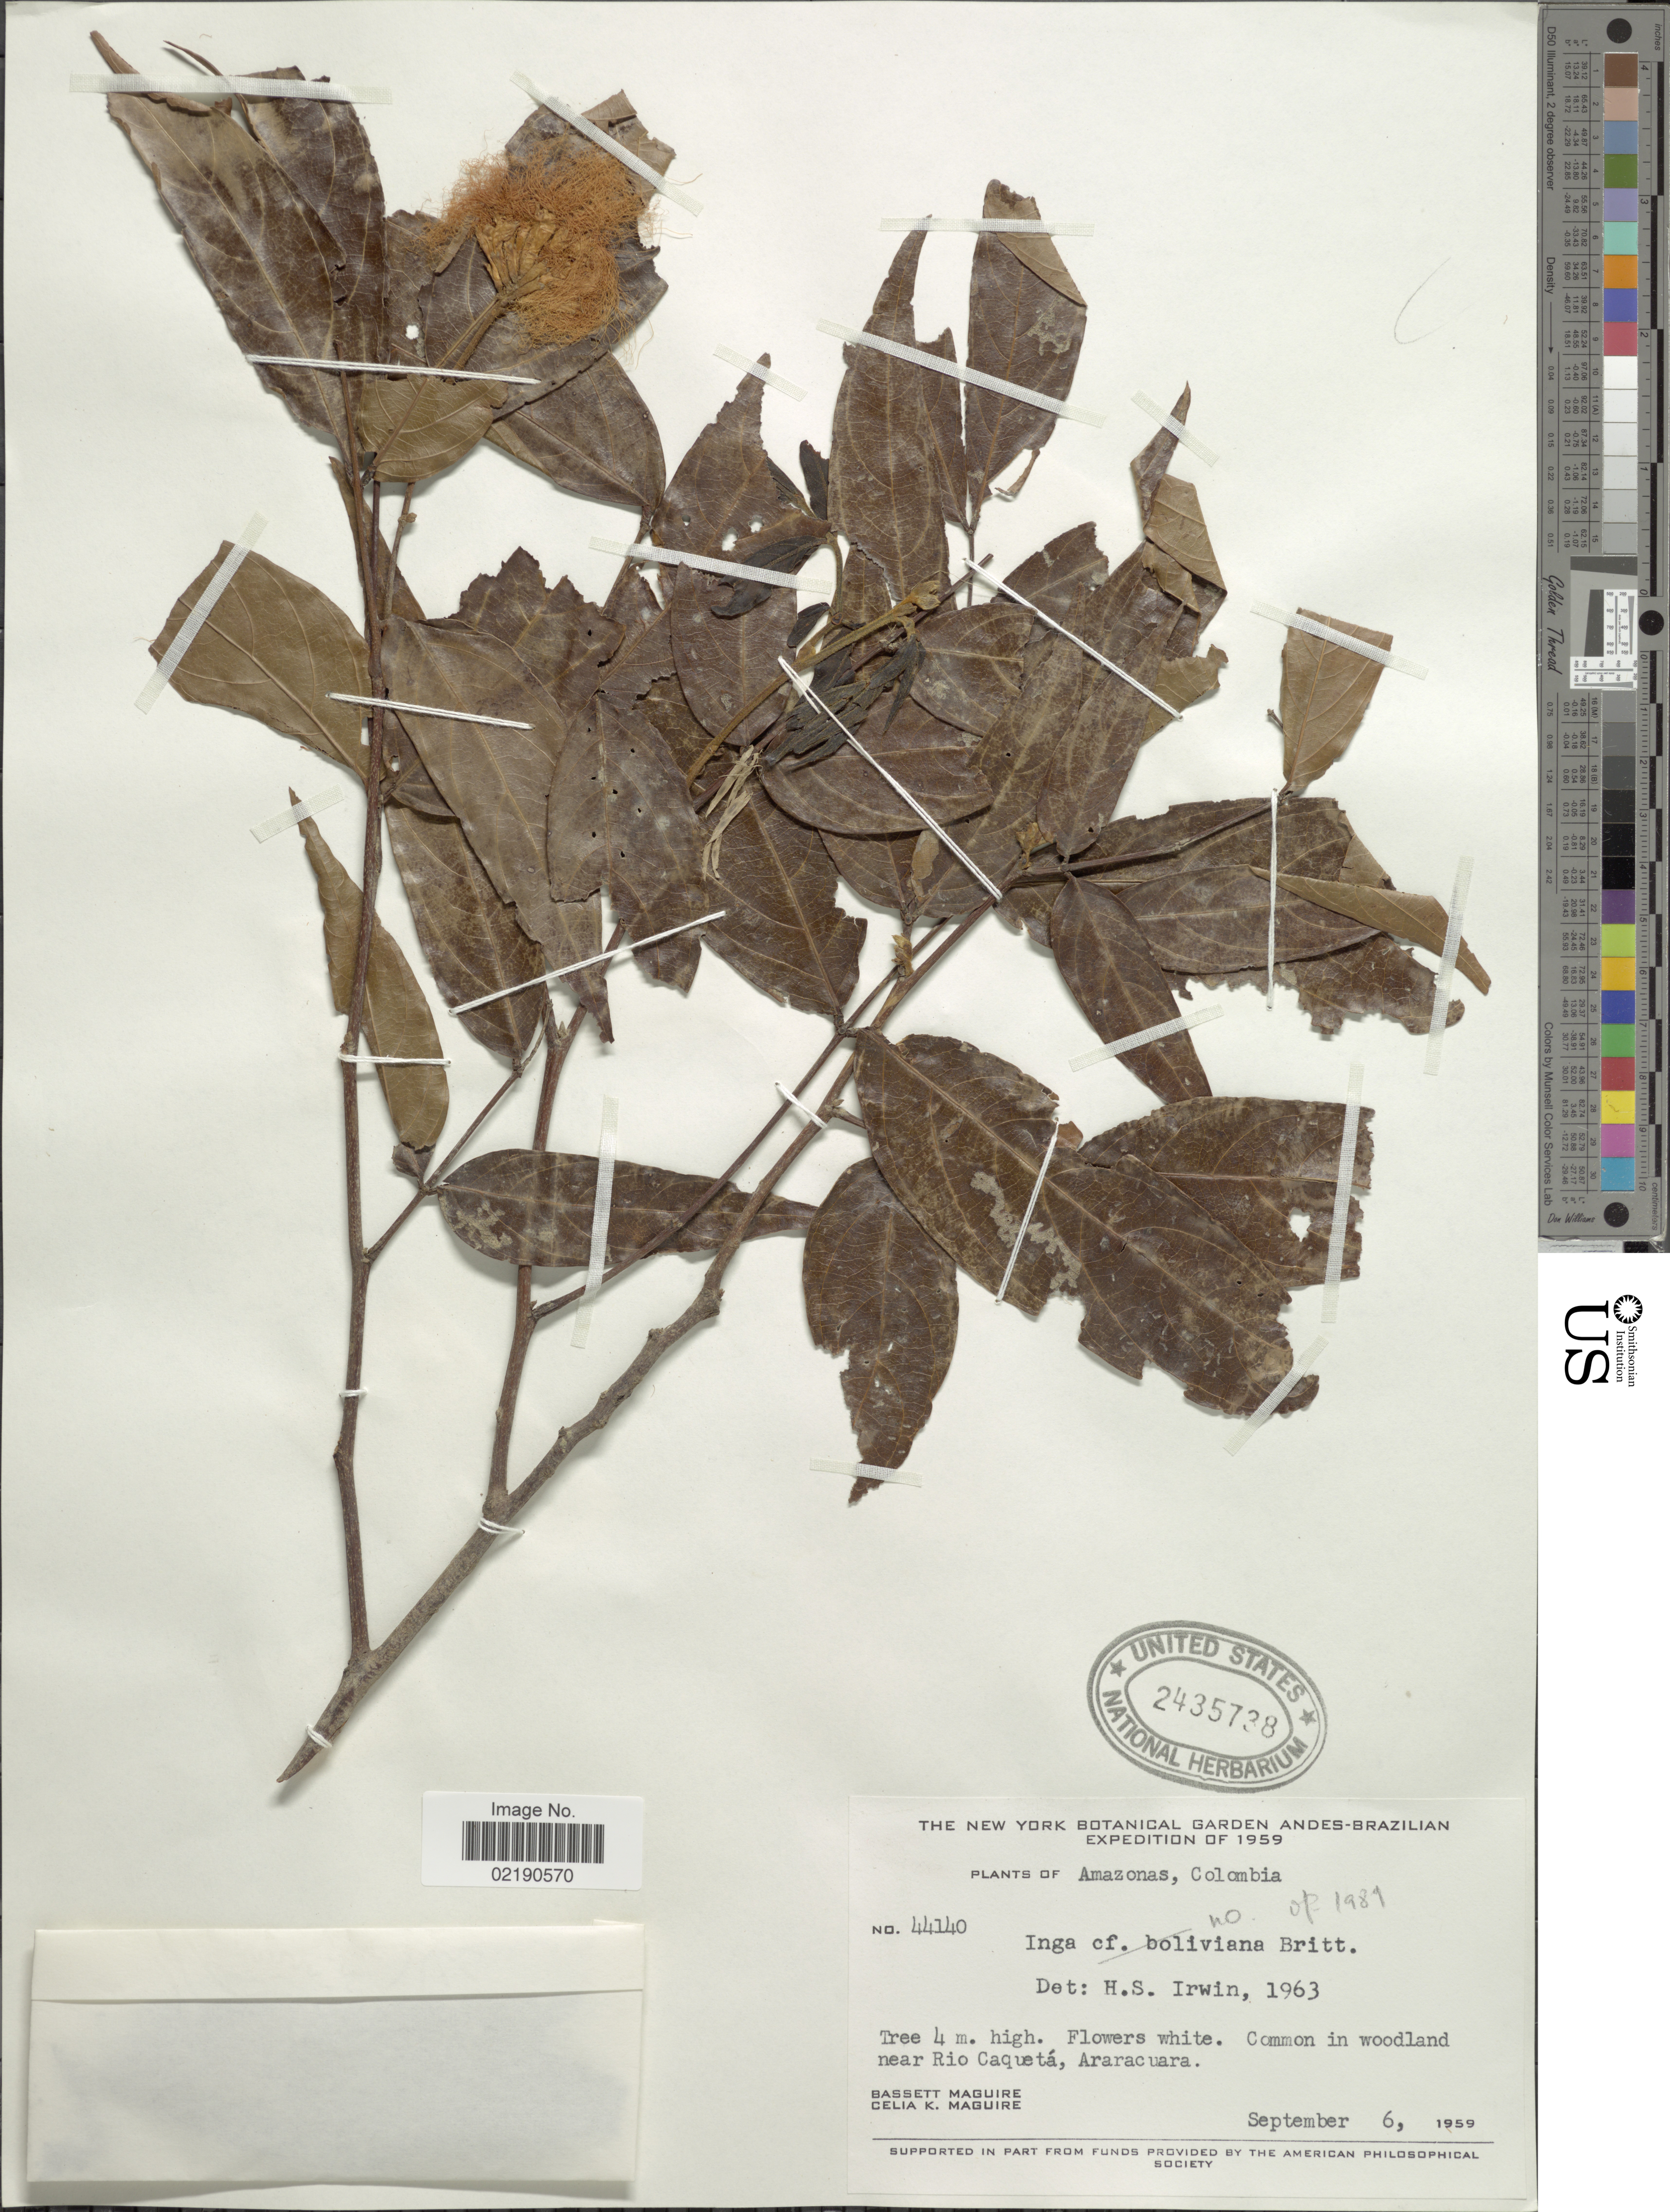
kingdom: Plantae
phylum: Tracheophyta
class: Magnoliopsida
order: Fabales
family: Fabaceae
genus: Inga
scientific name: Inga sp.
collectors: B. Maguire & C. K. Maguire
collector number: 44140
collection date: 1959-09-06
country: Colombia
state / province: Amazônas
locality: Common in woodland near Rio Caqueta, Araracuara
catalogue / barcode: US 2435738